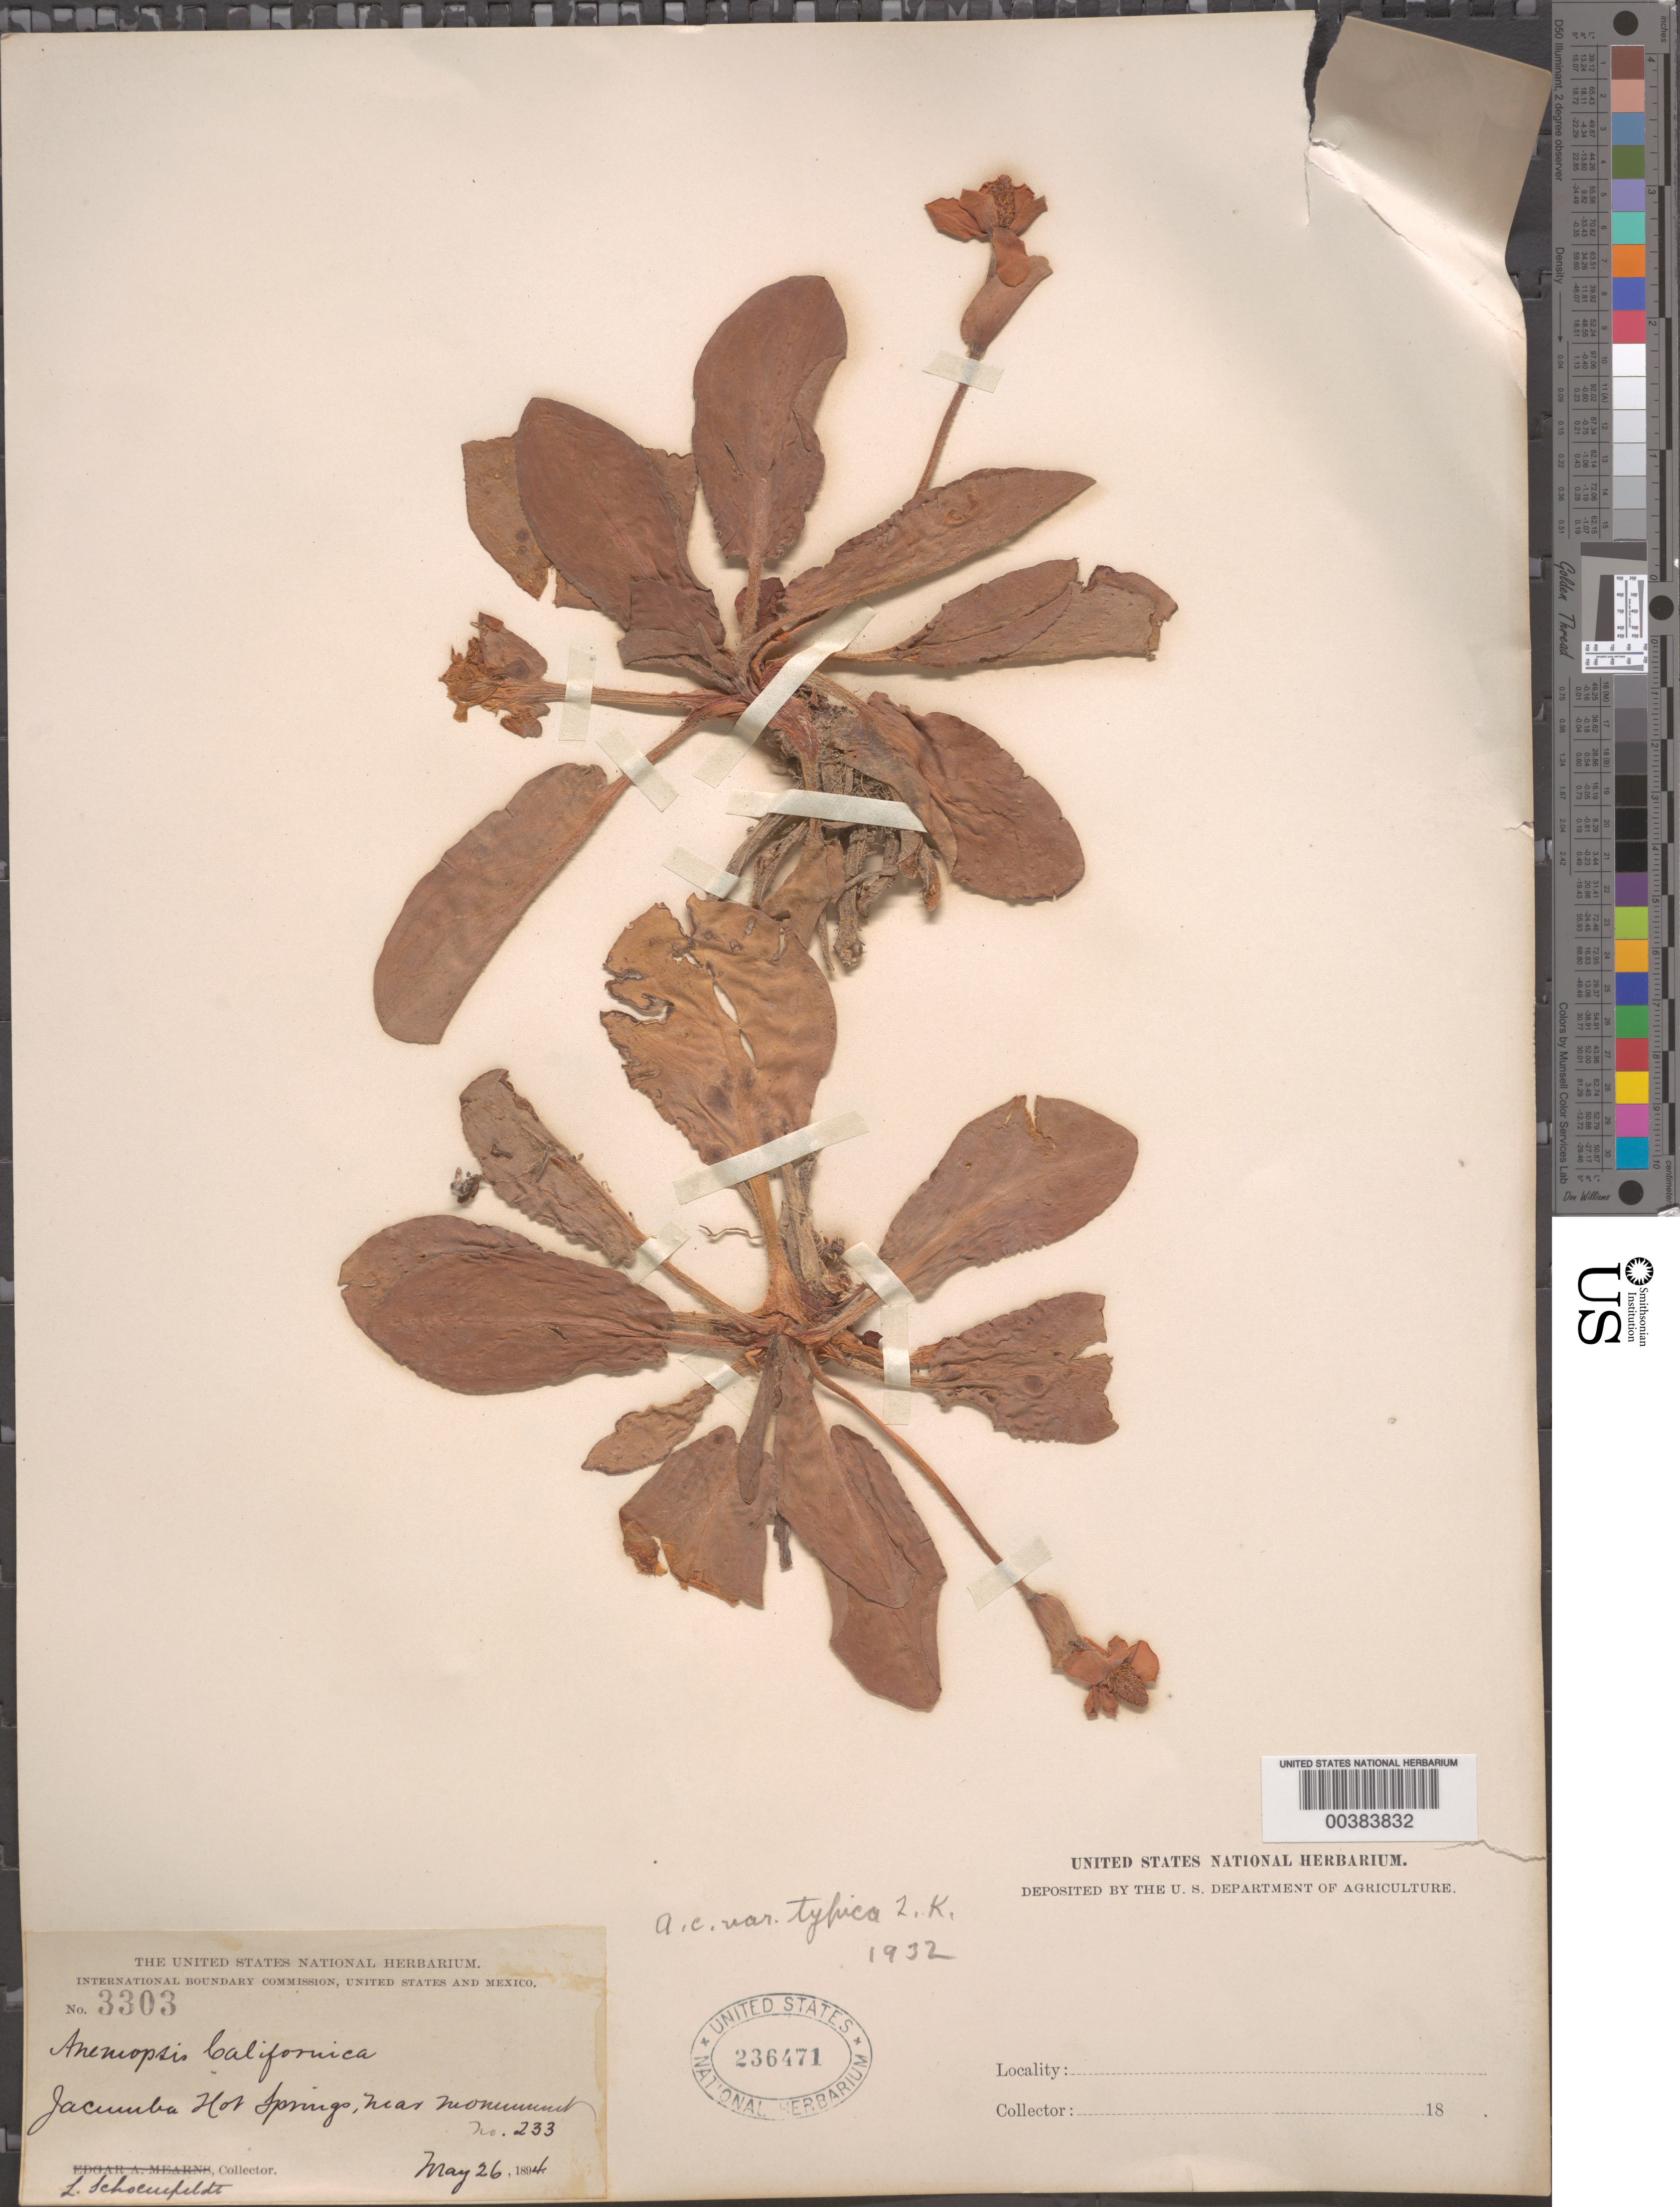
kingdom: Plantae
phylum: Tracheophyta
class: Magnoliopsida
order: Piperales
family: Saururaceae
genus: Anemopsis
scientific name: Anemopsis californica var. typica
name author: Kelso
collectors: L. Schoenefeldt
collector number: Inter. Boundary Comm. 3303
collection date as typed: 26 Mar 1894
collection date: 1894-03-26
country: Mexico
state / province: Baja California Norte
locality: Jacumba Hot Springs, near monument 233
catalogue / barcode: US 236471